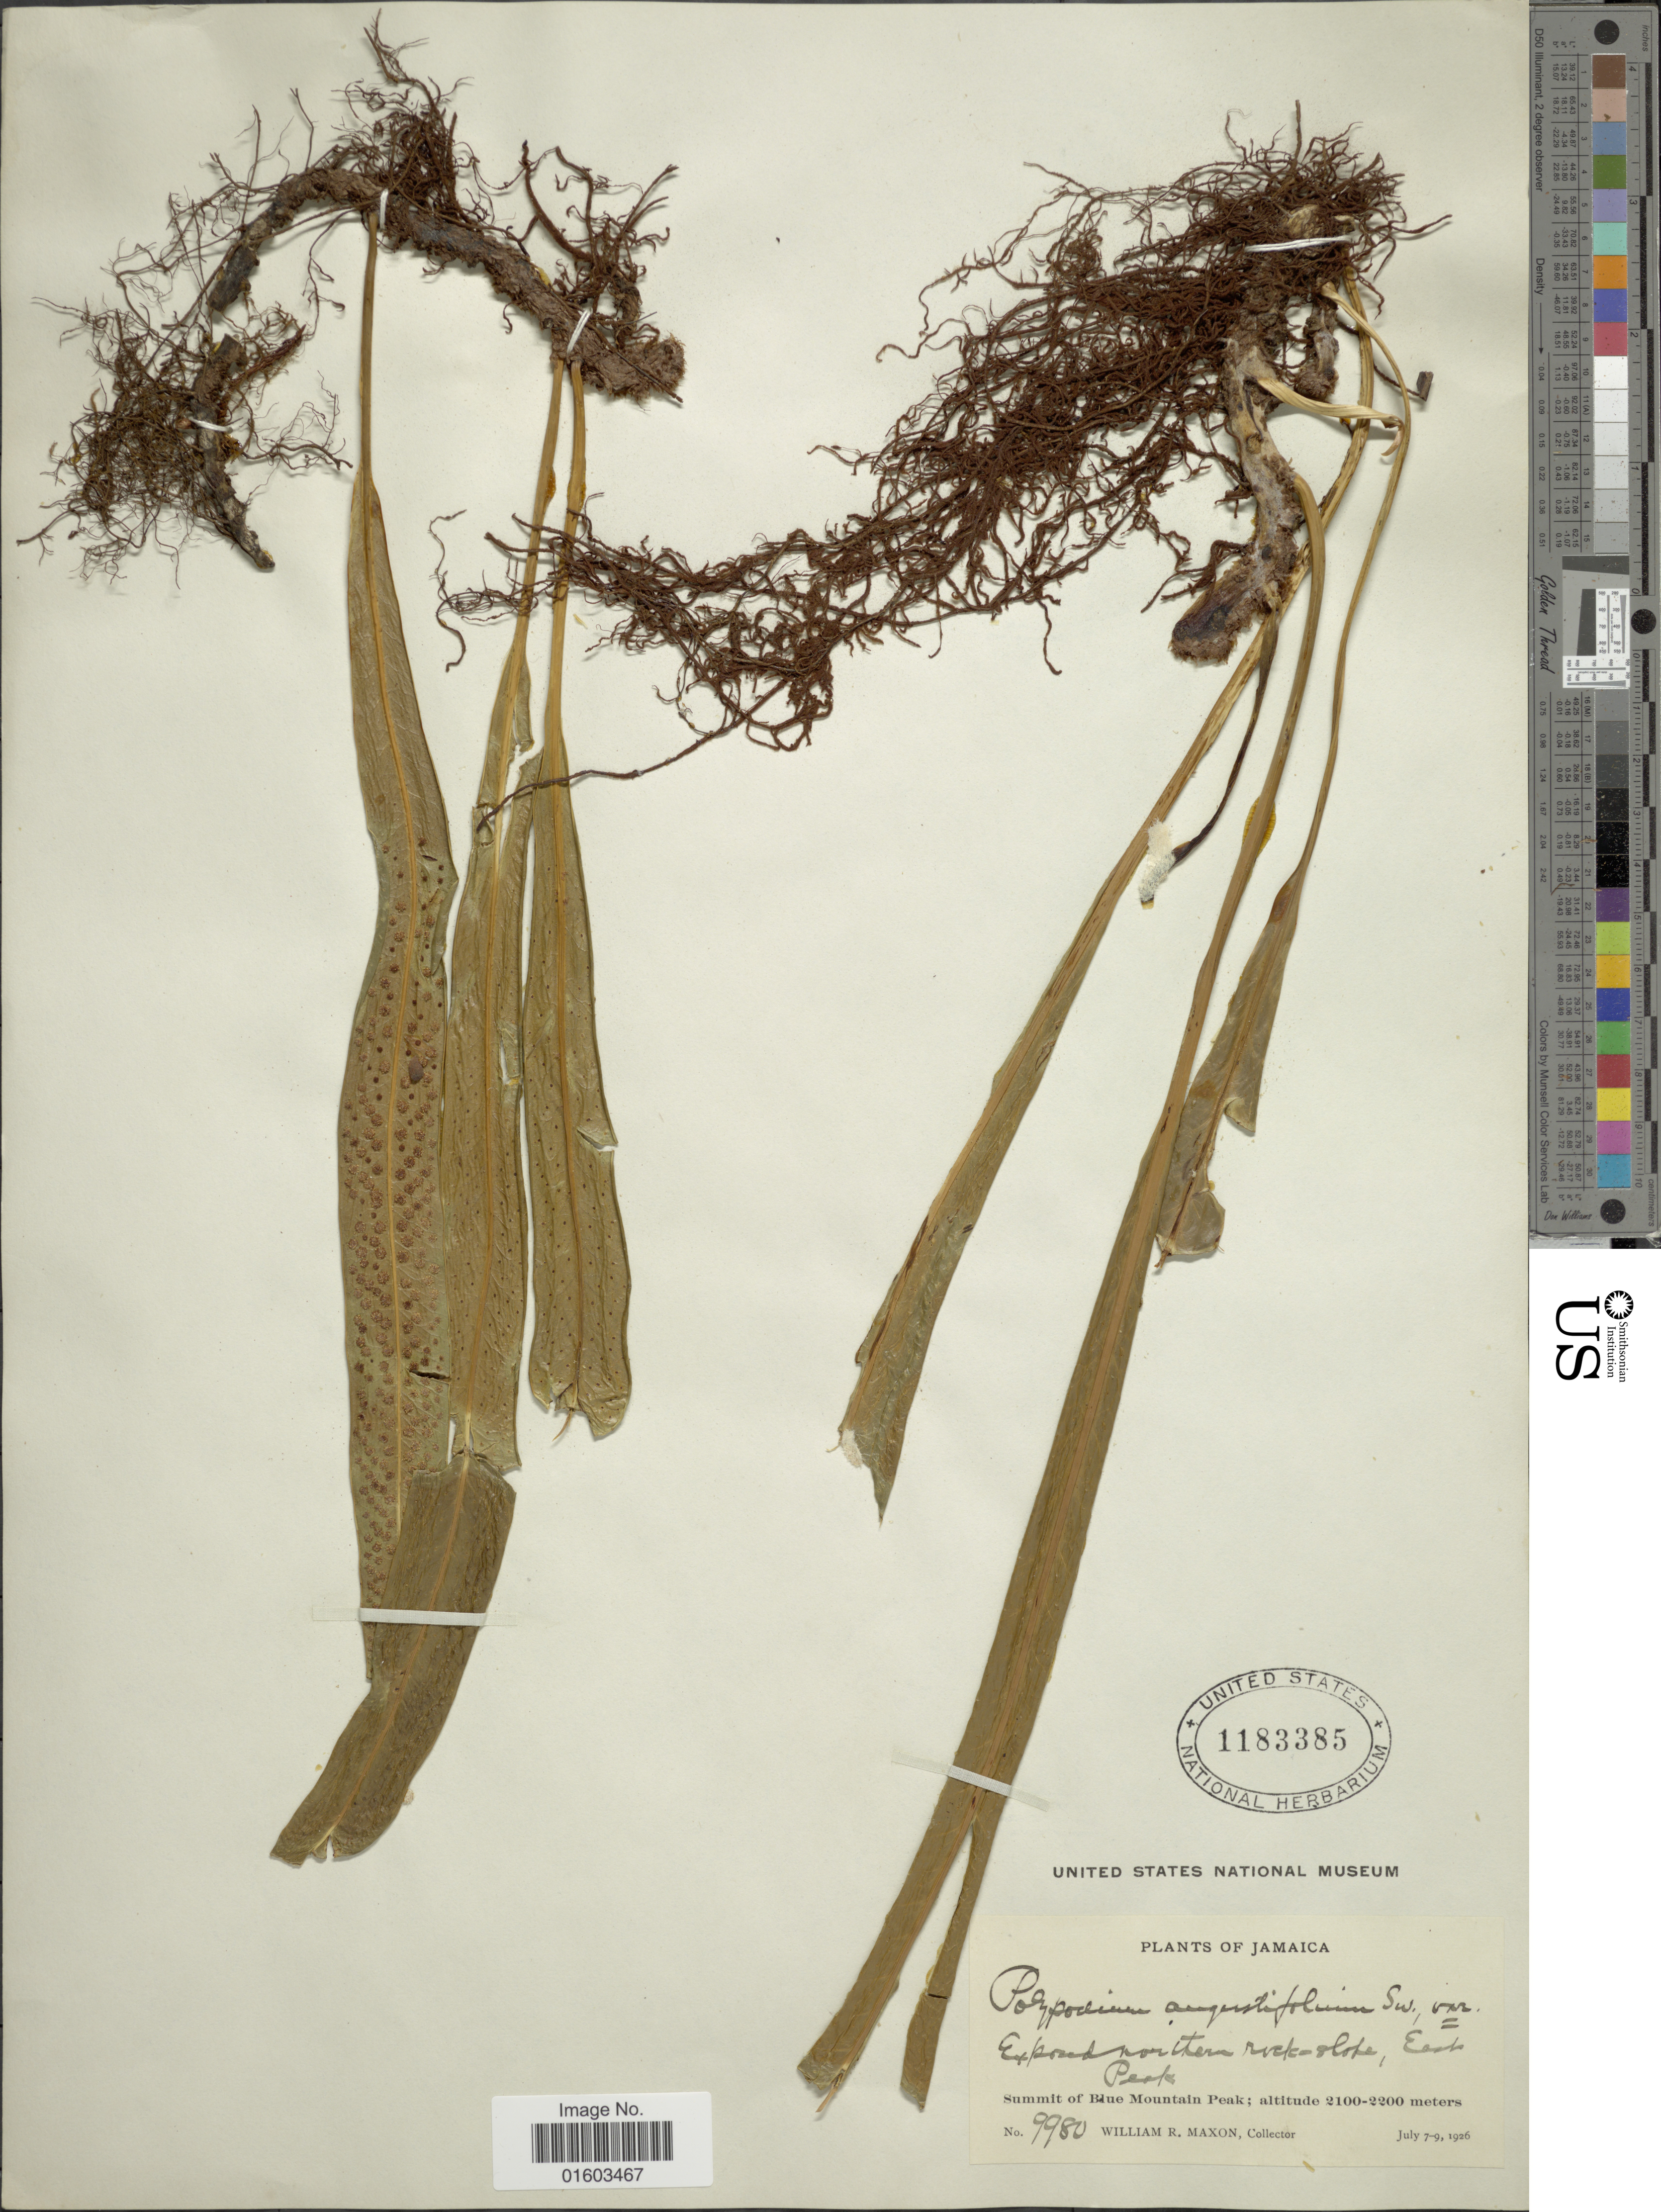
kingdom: Plantae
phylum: Tracheophyta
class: Polypodiopsida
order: Polypodiales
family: Polypodiaceae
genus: Campyloneurum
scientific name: Campyloneurum angustifolium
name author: (Sw.) Fée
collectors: W. R. Maxon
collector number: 9980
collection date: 1926-07-07/1926-07-09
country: Jamaica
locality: Summit of Blue Mountain Peak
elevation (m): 2100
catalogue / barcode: US 1183385